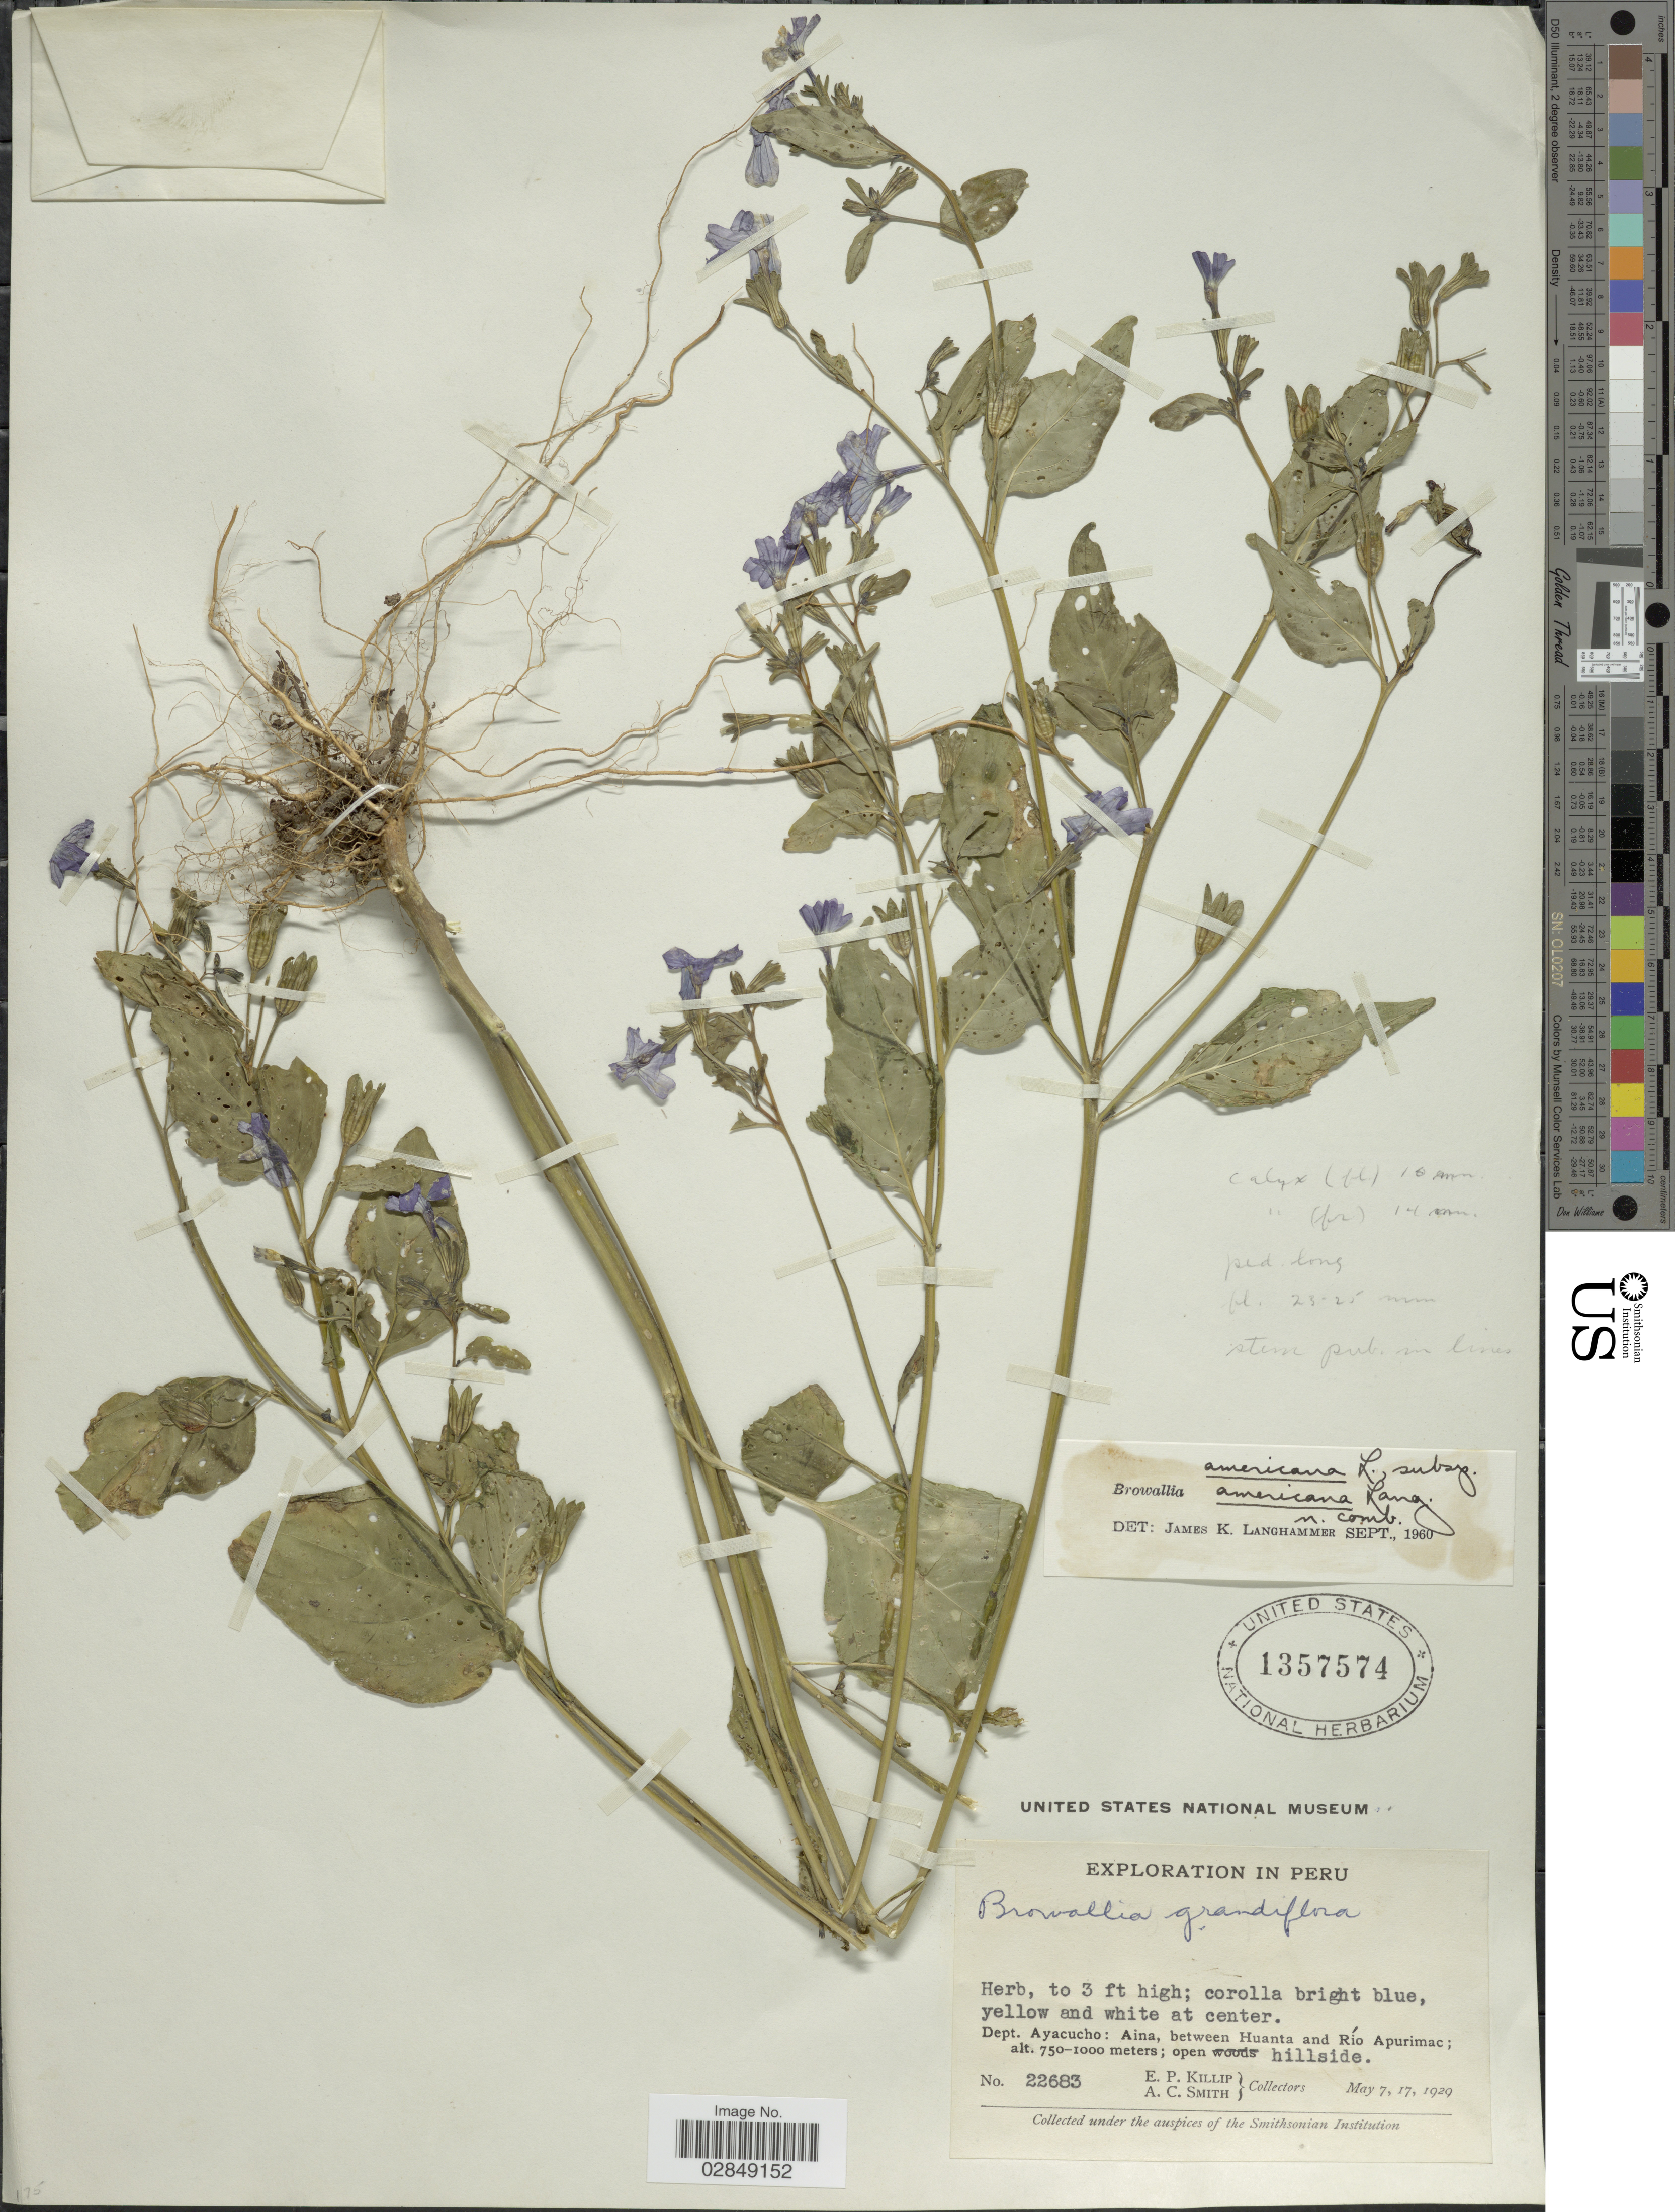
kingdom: Plantae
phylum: Tracheophyta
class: Magnoliopsida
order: Solanales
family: Solanaceae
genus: Browallia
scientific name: Browallia americana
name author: L.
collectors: E. P. Killip & A. C. Smith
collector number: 22683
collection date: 1929-05-07/1929-05-17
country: Peru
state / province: Ayacucho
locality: Dept. Ayacucho: Aina, between Huanta and Río Apurimac.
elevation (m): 750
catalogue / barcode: US 1357574